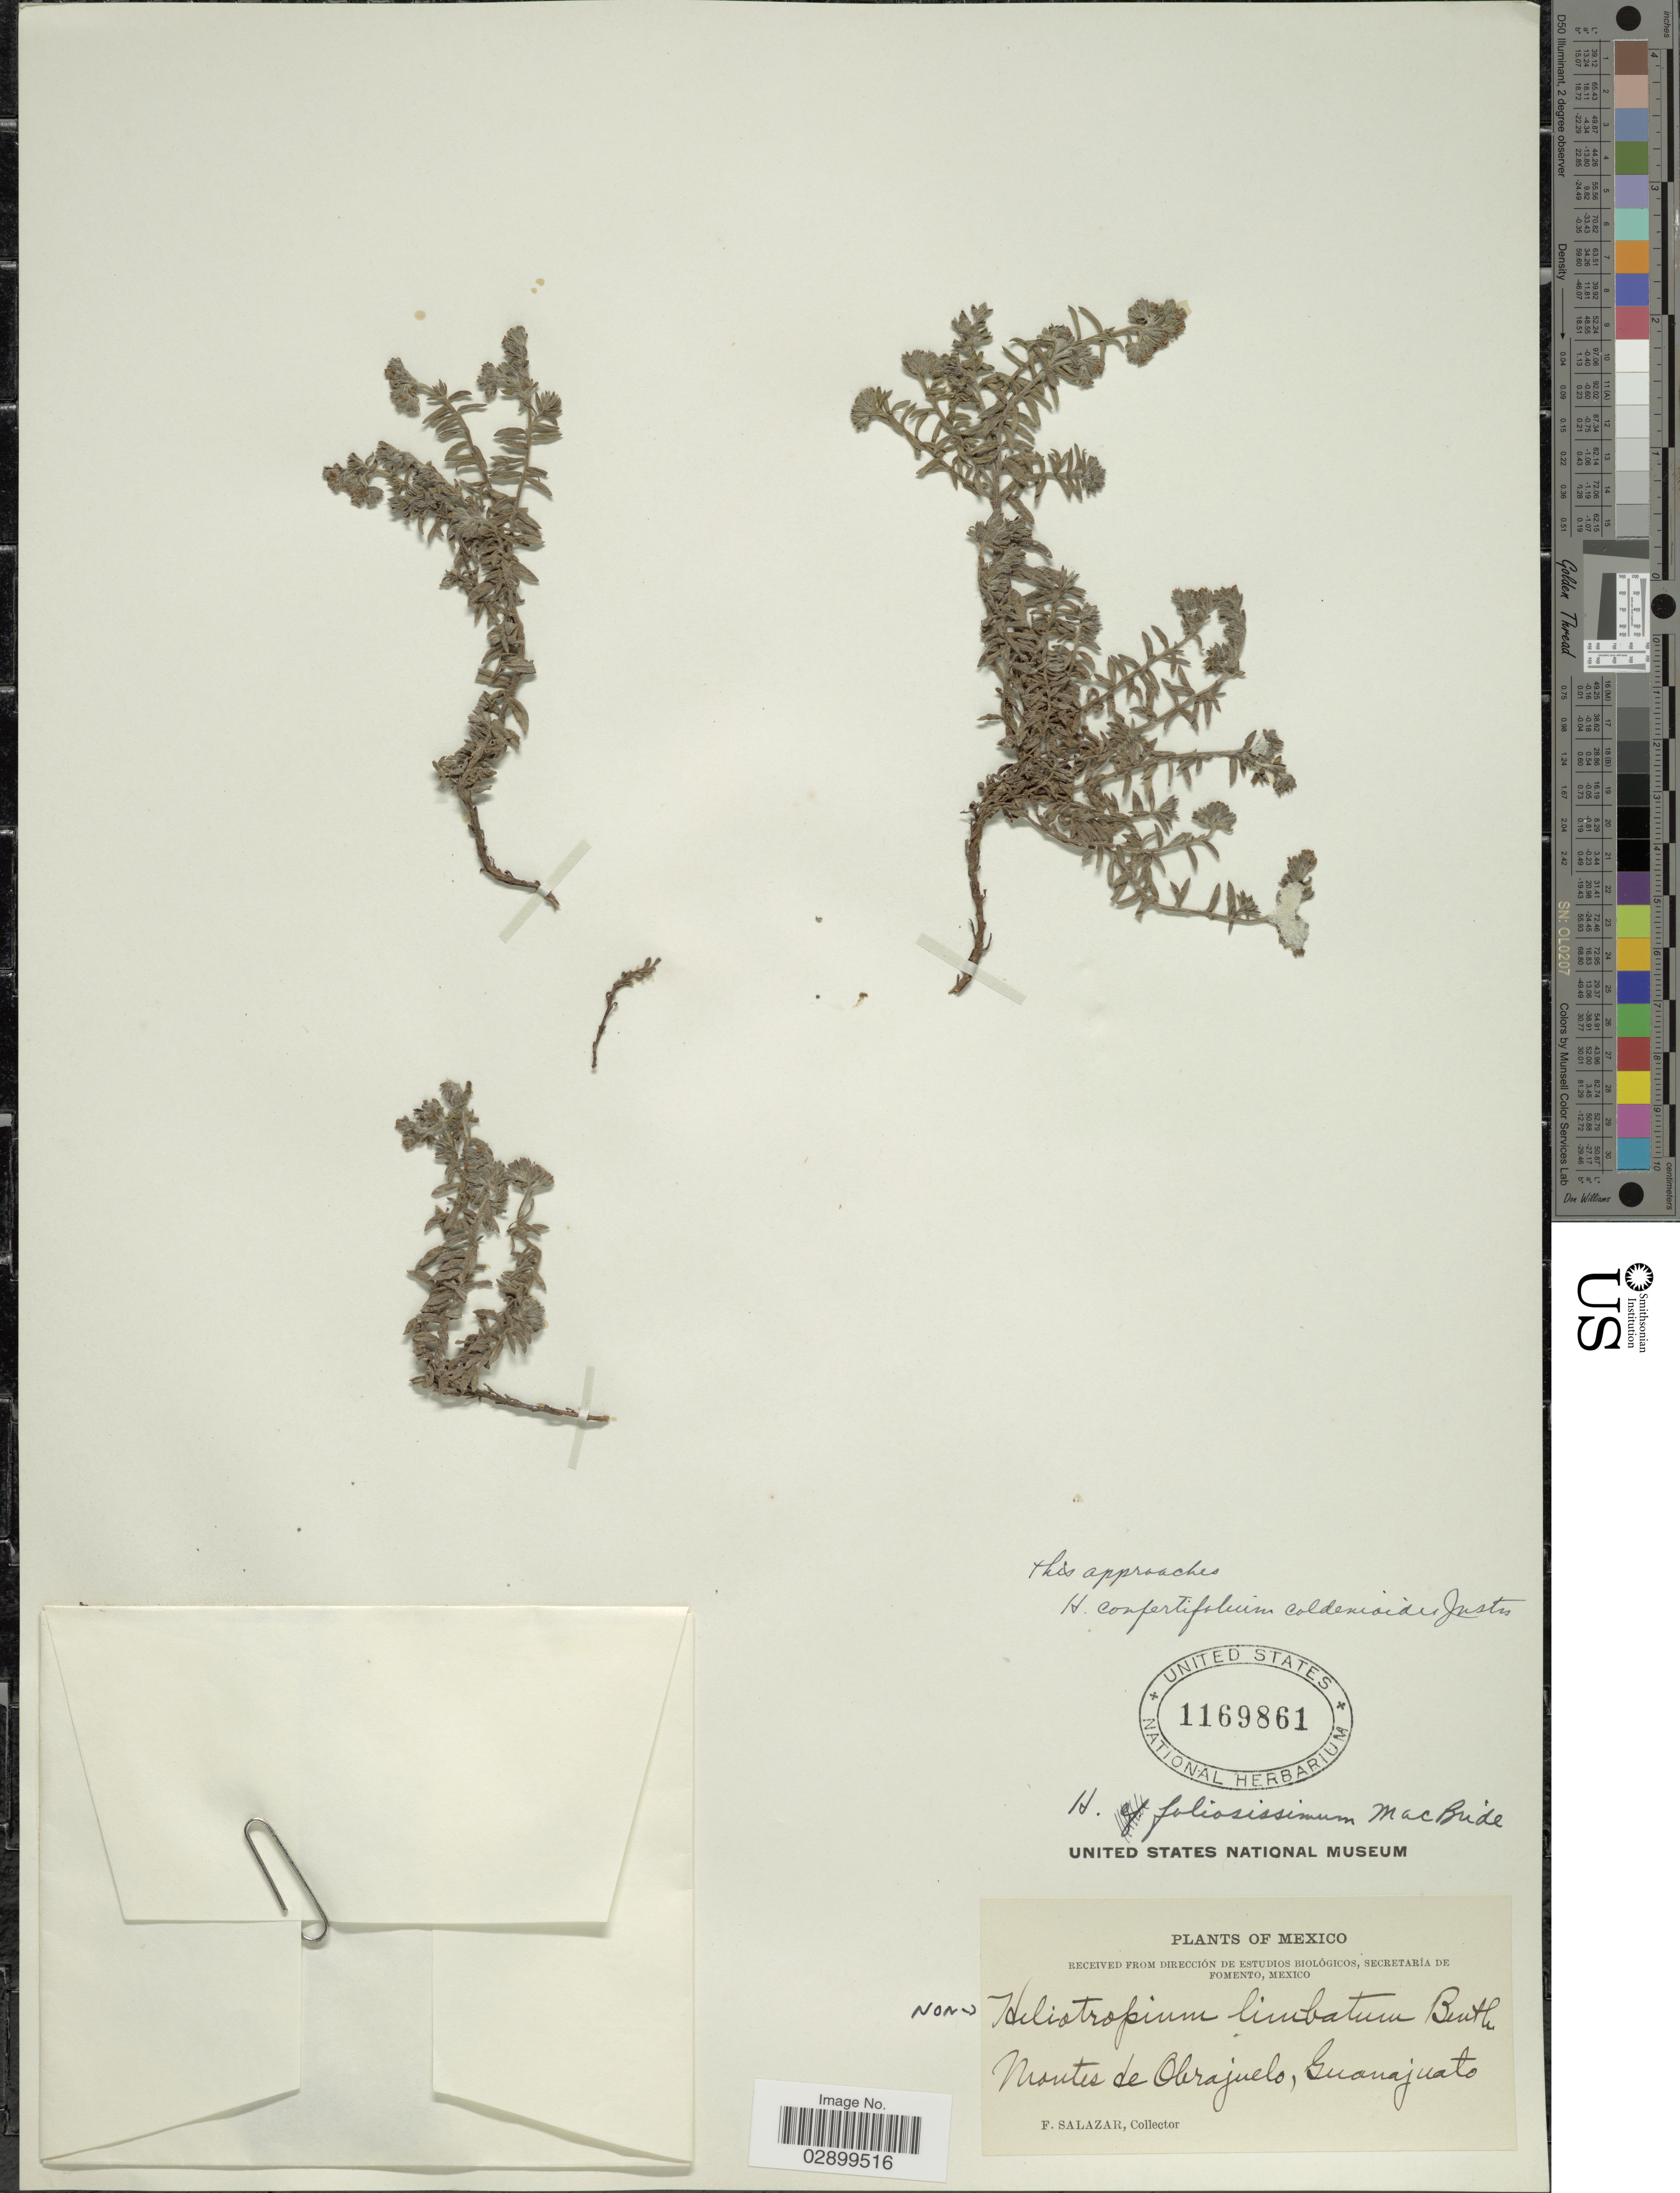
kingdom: Plantae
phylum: Tracheophyta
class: Magnoliopsida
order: Boraginales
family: Heliotropiaceae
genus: Heliotropium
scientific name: Heliotropium foliosissimum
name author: J.F. Macbr.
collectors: F. Salazar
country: Mexico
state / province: Guanajuato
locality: Montes de Obrajuelo.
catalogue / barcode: US 1169861